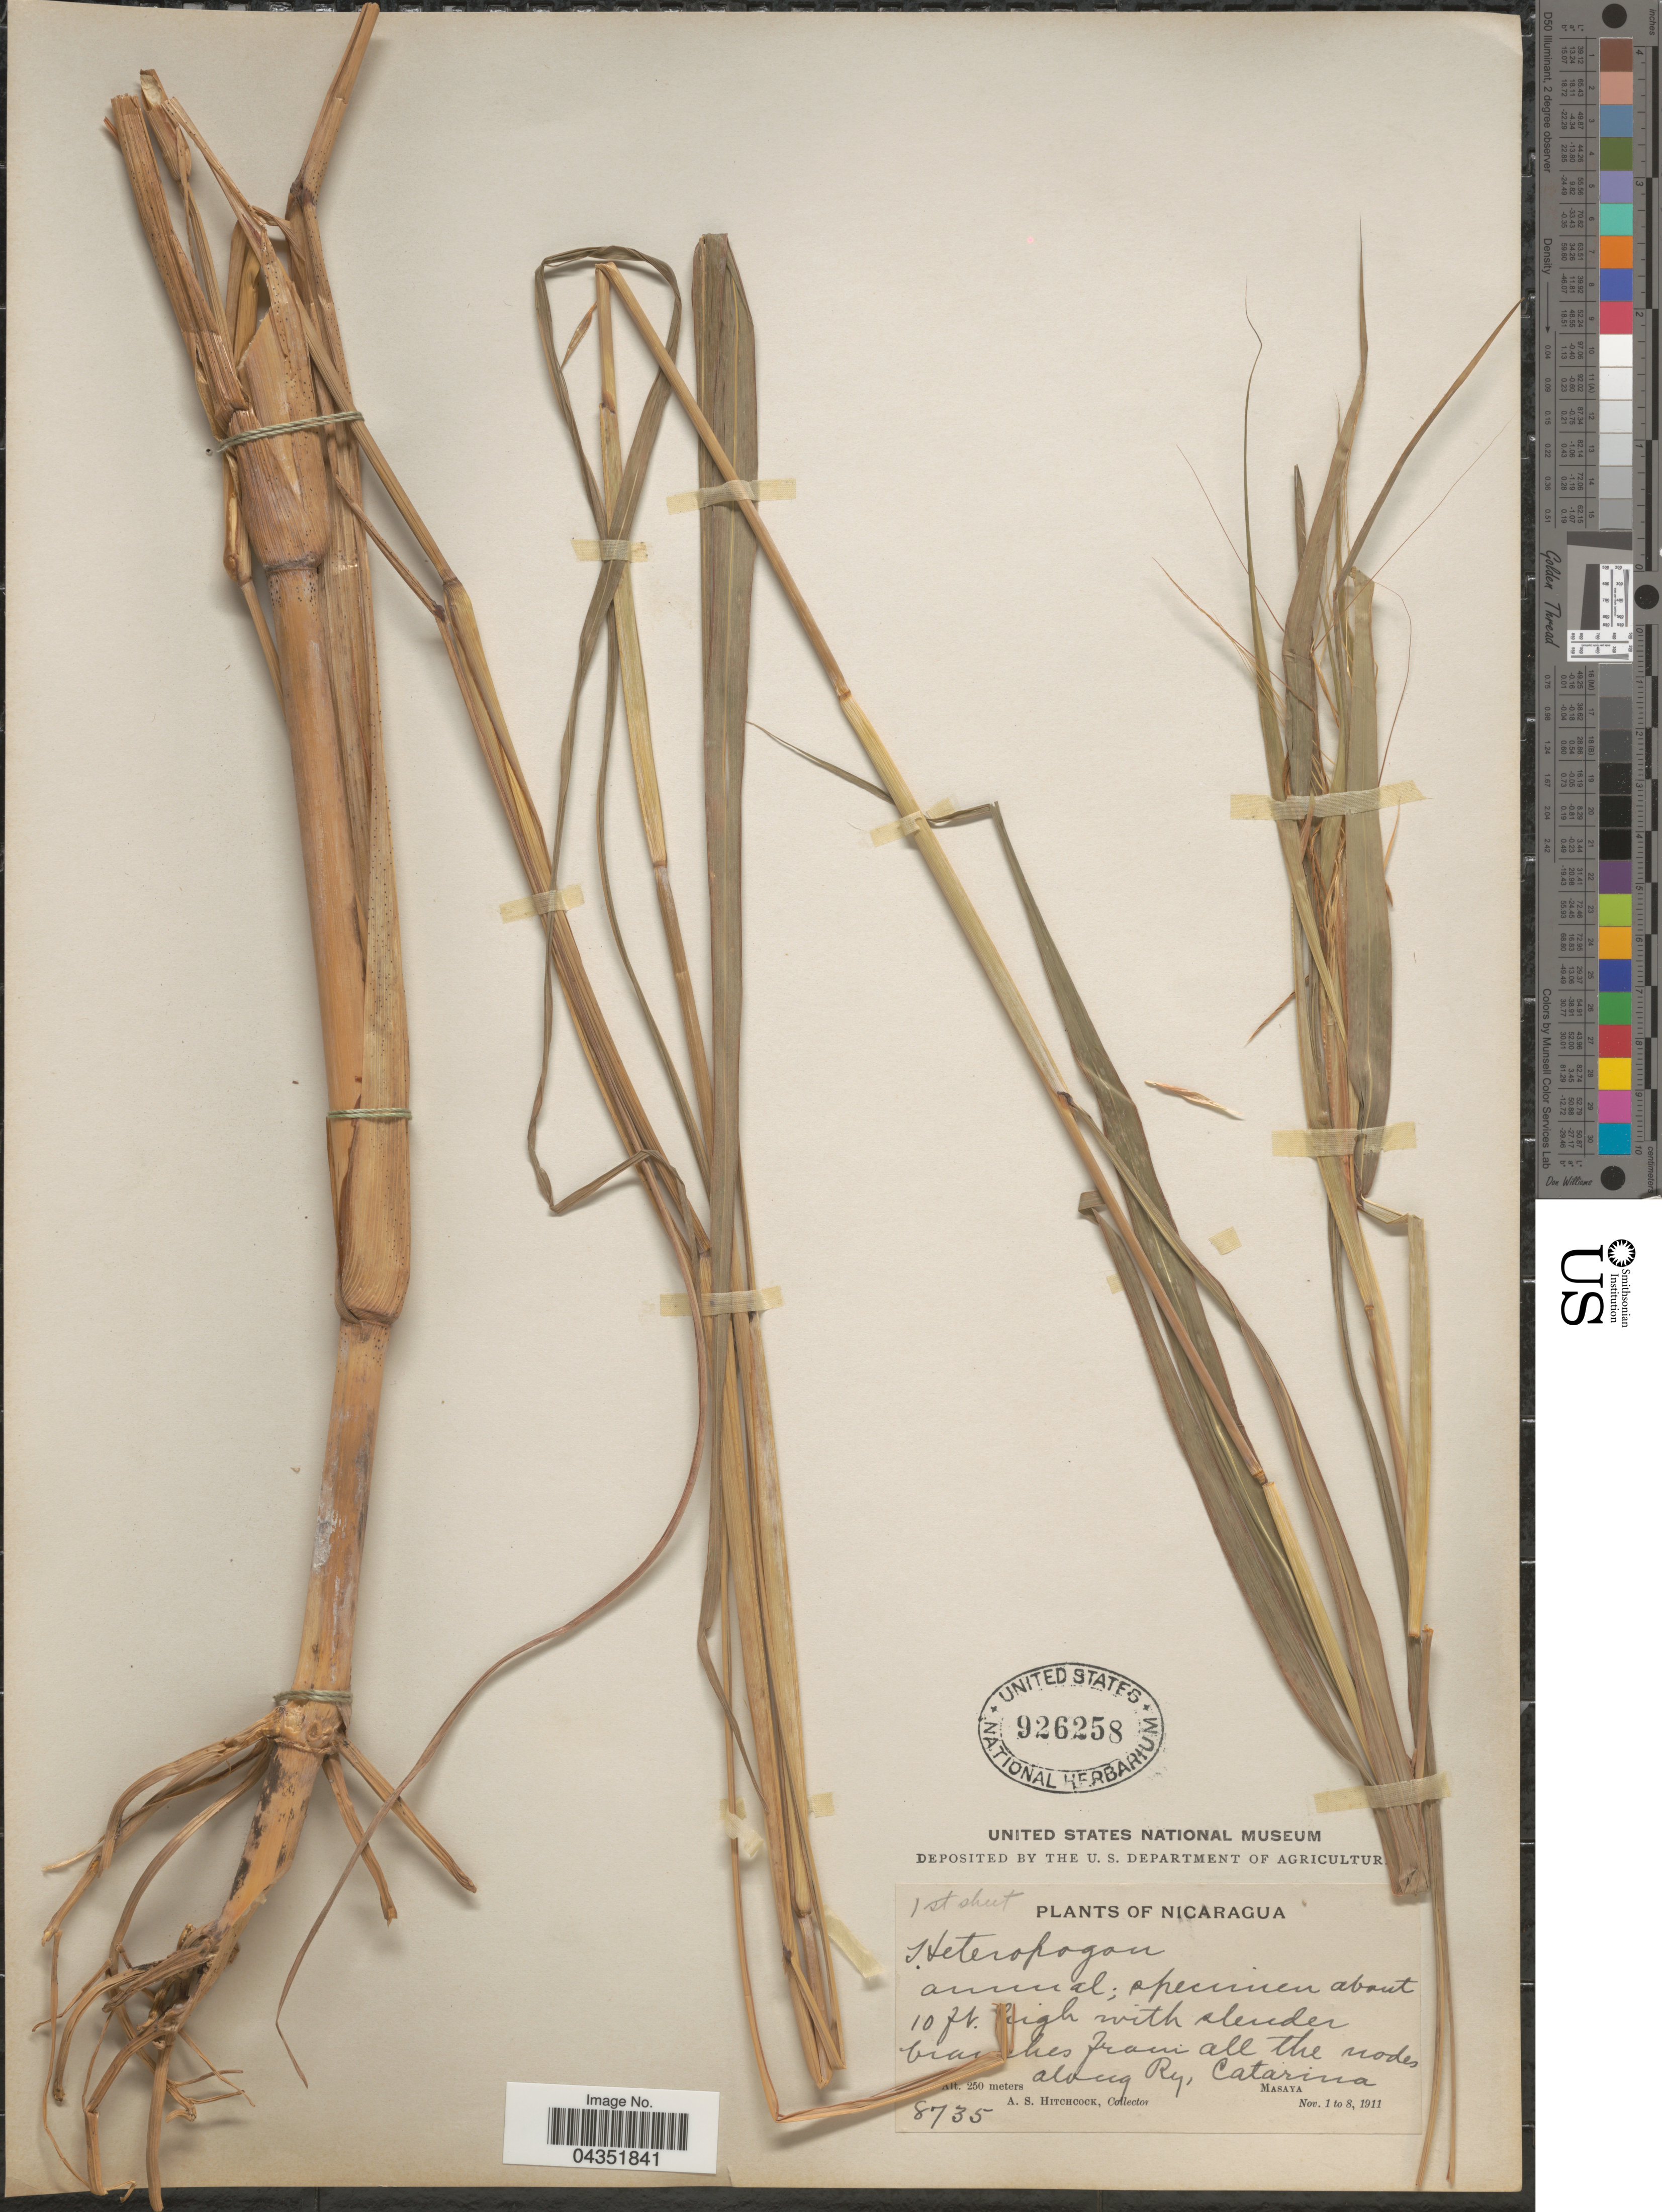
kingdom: Plantae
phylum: Tracheophyta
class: Liliopsida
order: Poales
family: Poaceae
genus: Heteropogon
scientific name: Heteropogon melanocarpus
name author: (Elliott) Benth.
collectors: A. S. Hitchcock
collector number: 8735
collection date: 1911-11-01/1911-11-08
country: Nicaragua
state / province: Masaya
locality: Along Ry, Catarina.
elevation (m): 250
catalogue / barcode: US 926258